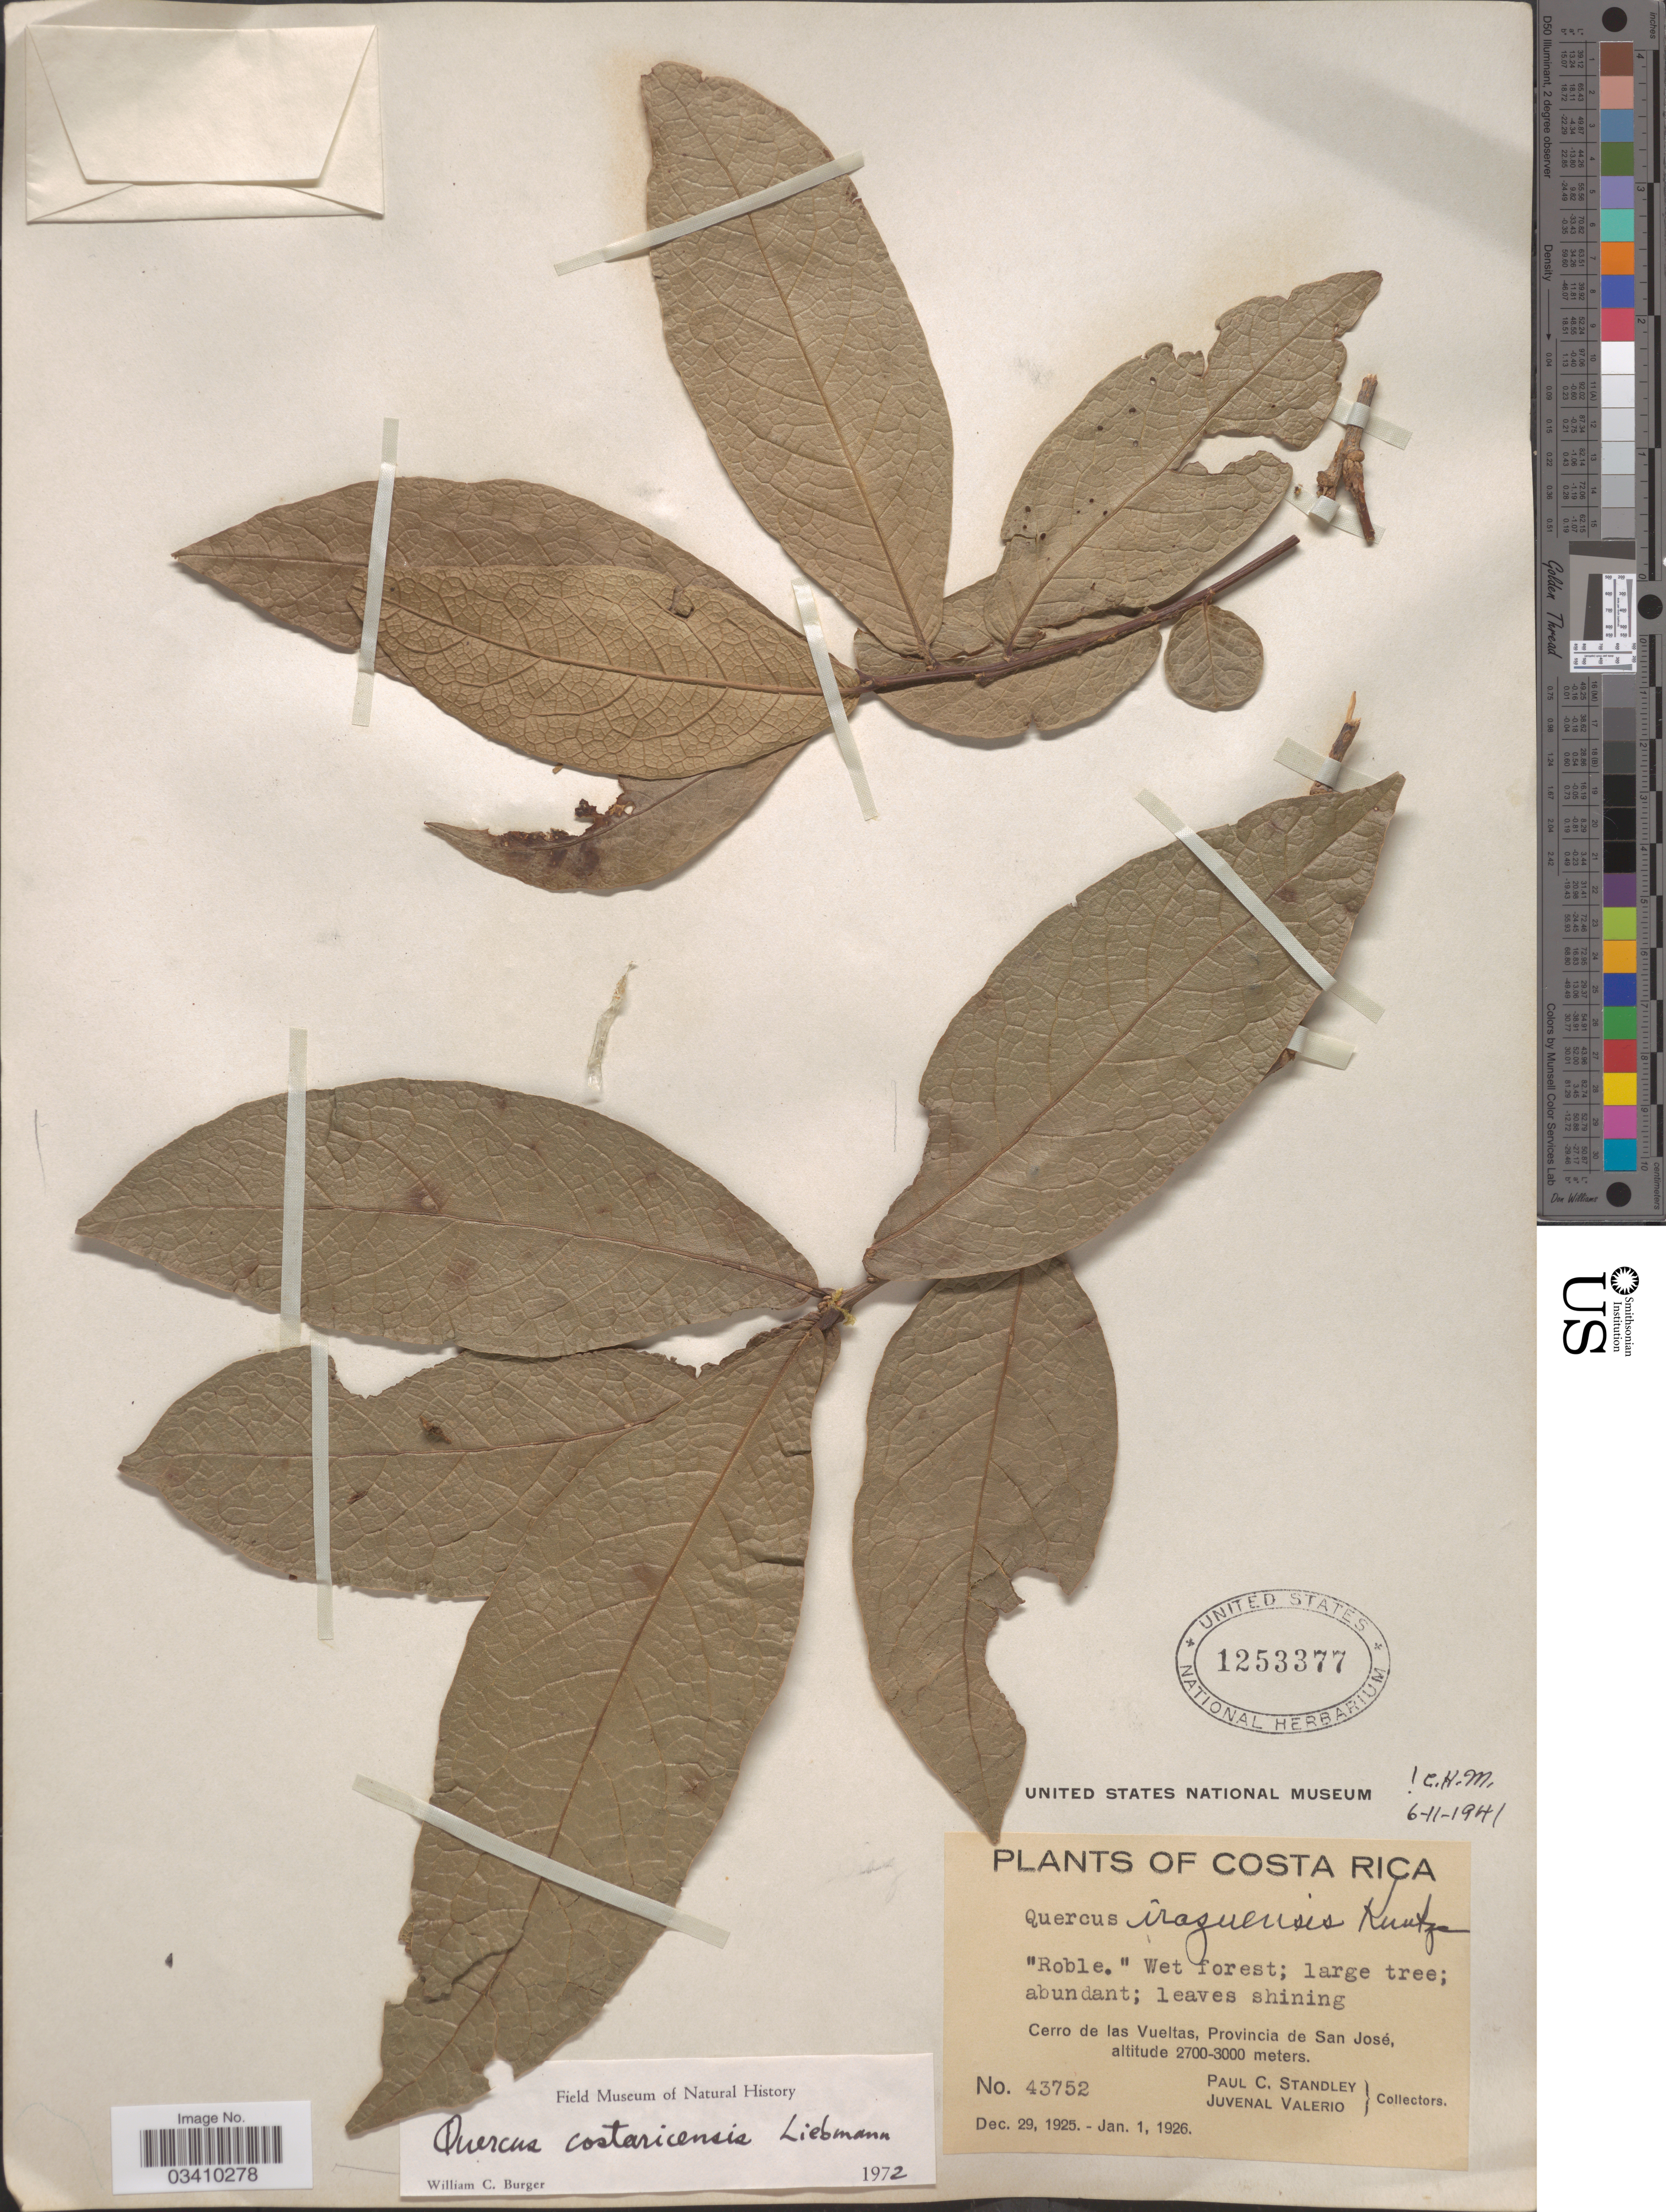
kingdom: Plantae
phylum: Tracheophyta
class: Magnoliopsida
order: Fagales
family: Fagaceae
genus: Quercus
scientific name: Quercus costaricensis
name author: Liebm.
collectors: P. C. Standley & J. Valerio R.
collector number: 43752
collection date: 1925-12-29/1926-01-01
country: Costa Rica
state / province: San José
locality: Cerro de las Vueltas.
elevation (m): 2700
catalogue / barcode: US 1253377